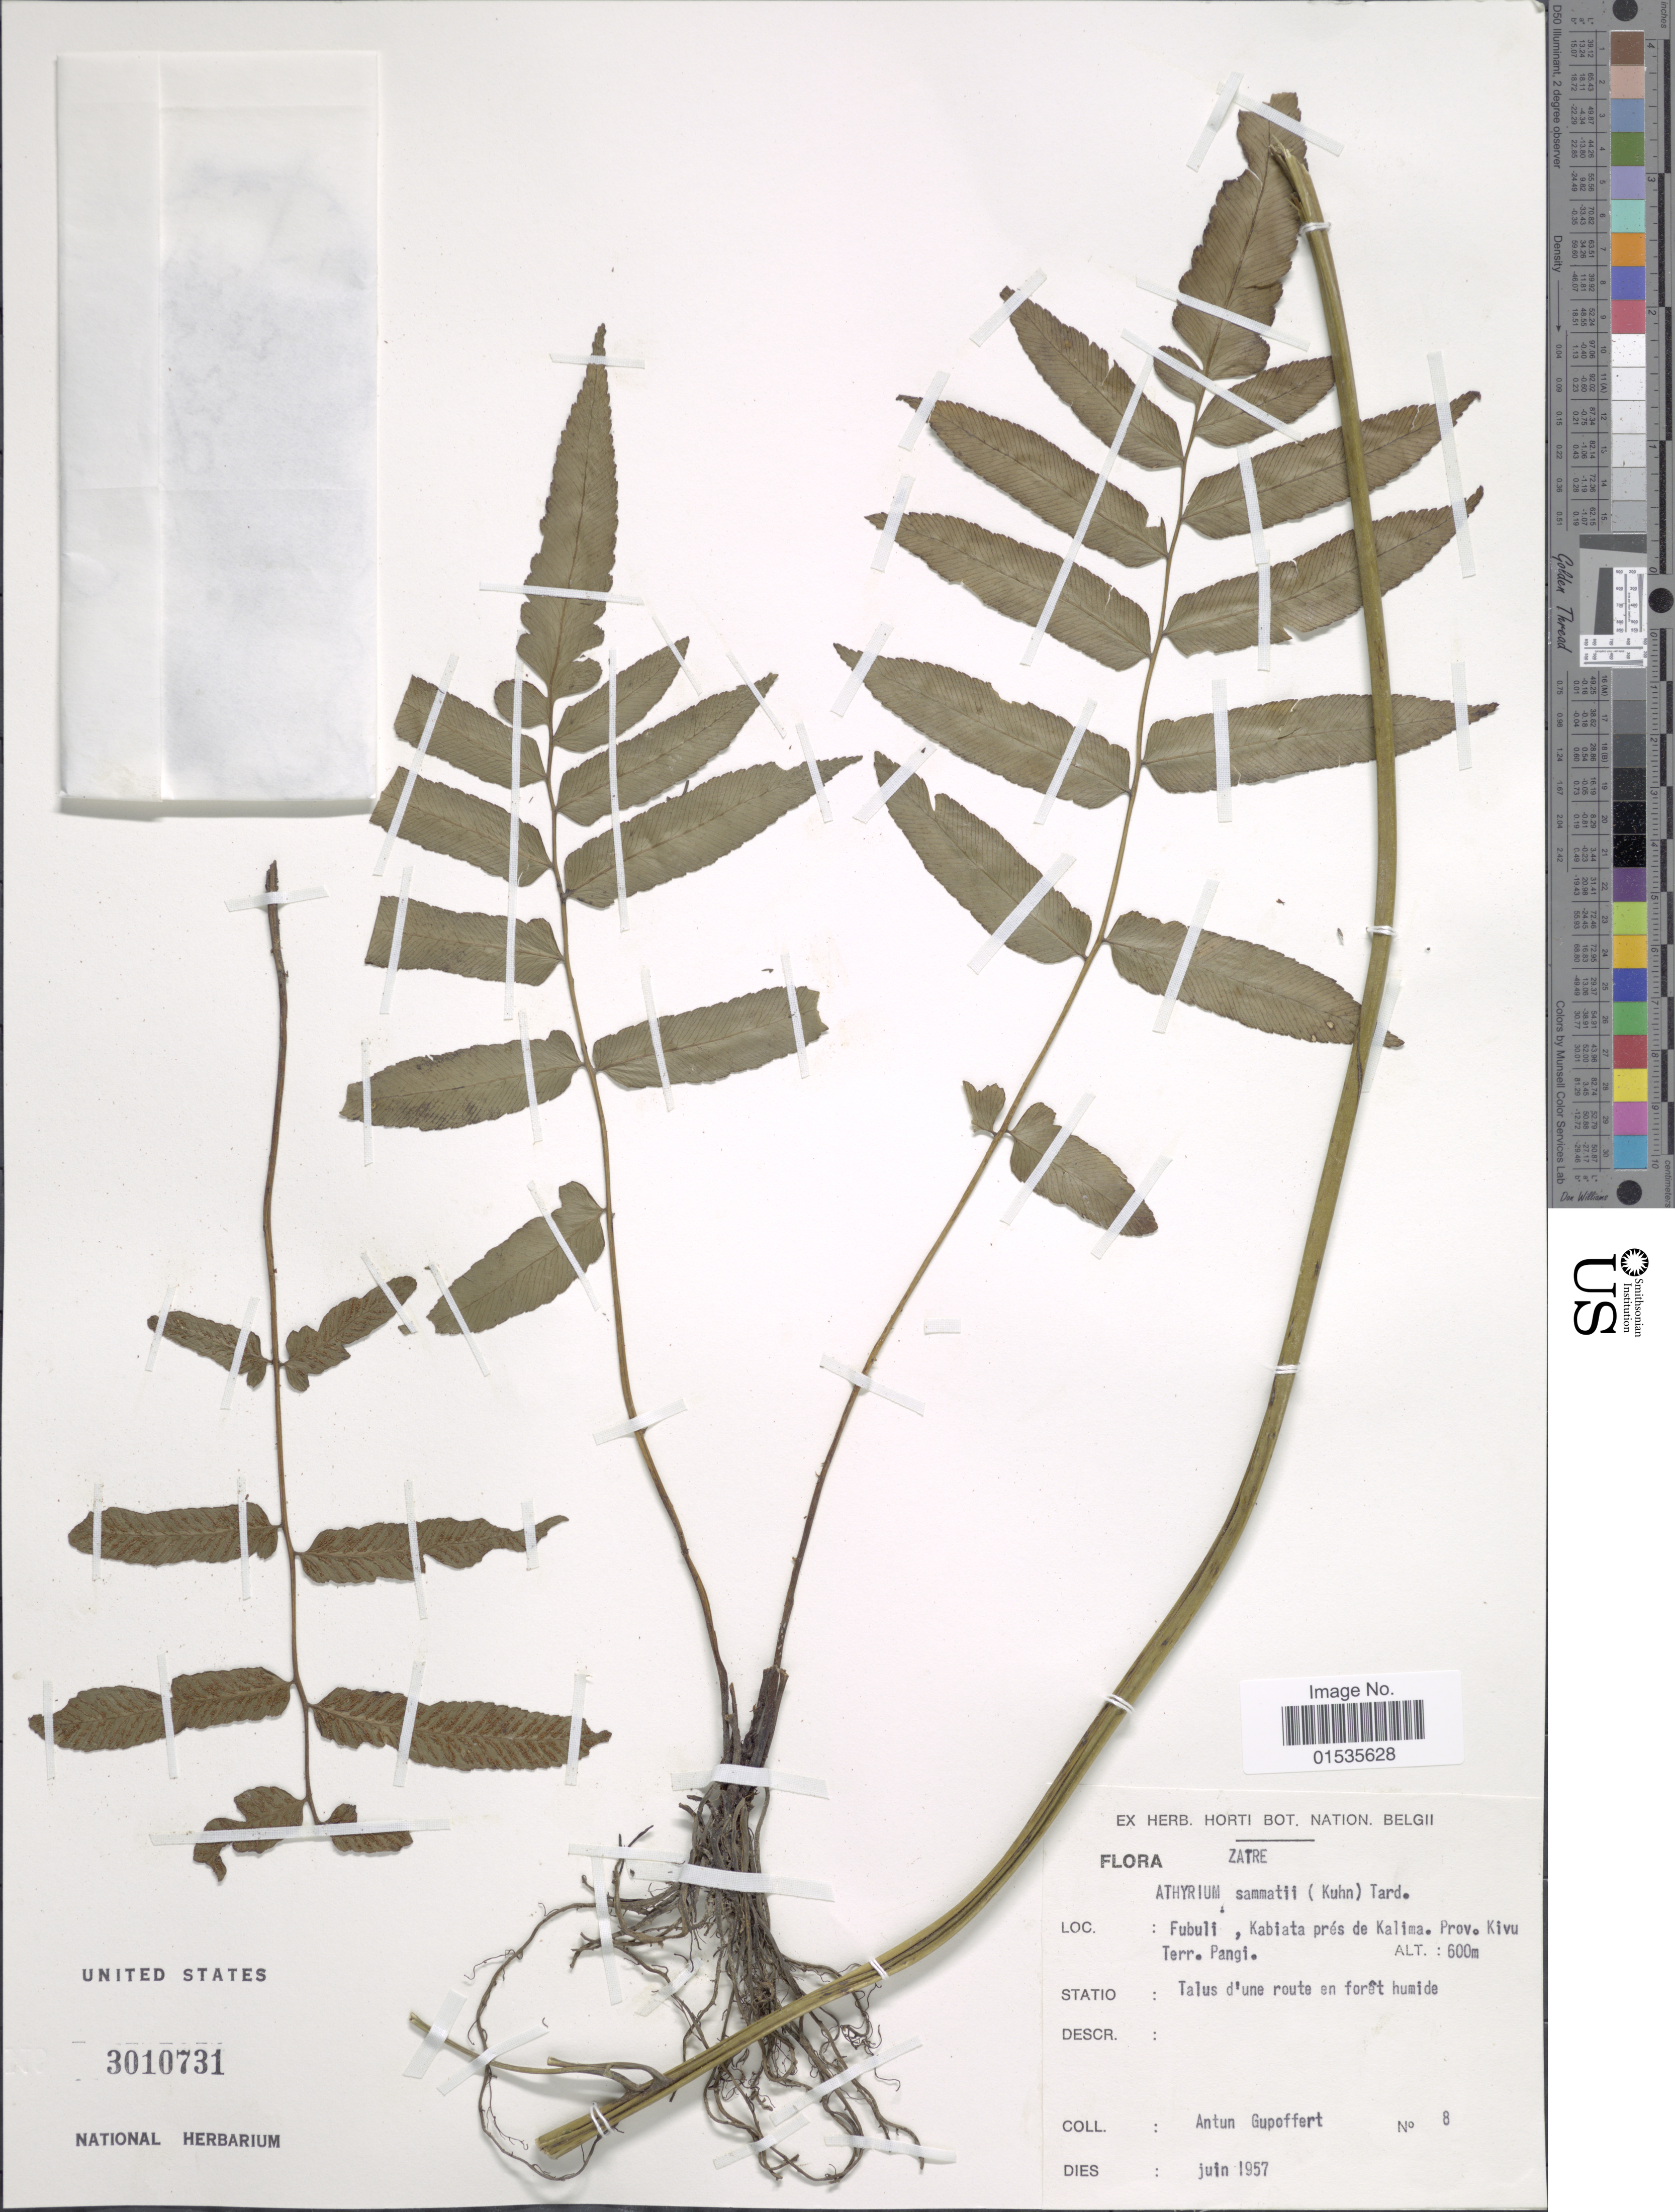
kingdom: Plantae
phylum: Tracheophyta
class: Polypodiopsida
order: Polypodiales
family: Athyriaceae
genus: Diplazium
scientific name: Diplazium sammatii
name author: (Kuhn) C. Chr.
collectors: Autin - Gupoffert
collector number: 8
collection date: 1957-06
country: Angola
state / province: Zaire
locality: Zaire, Fubuli, Kabiata pres de Kalima. Prov. Kivu Terr. Pangi.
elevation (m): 600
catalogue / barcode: US 3010731